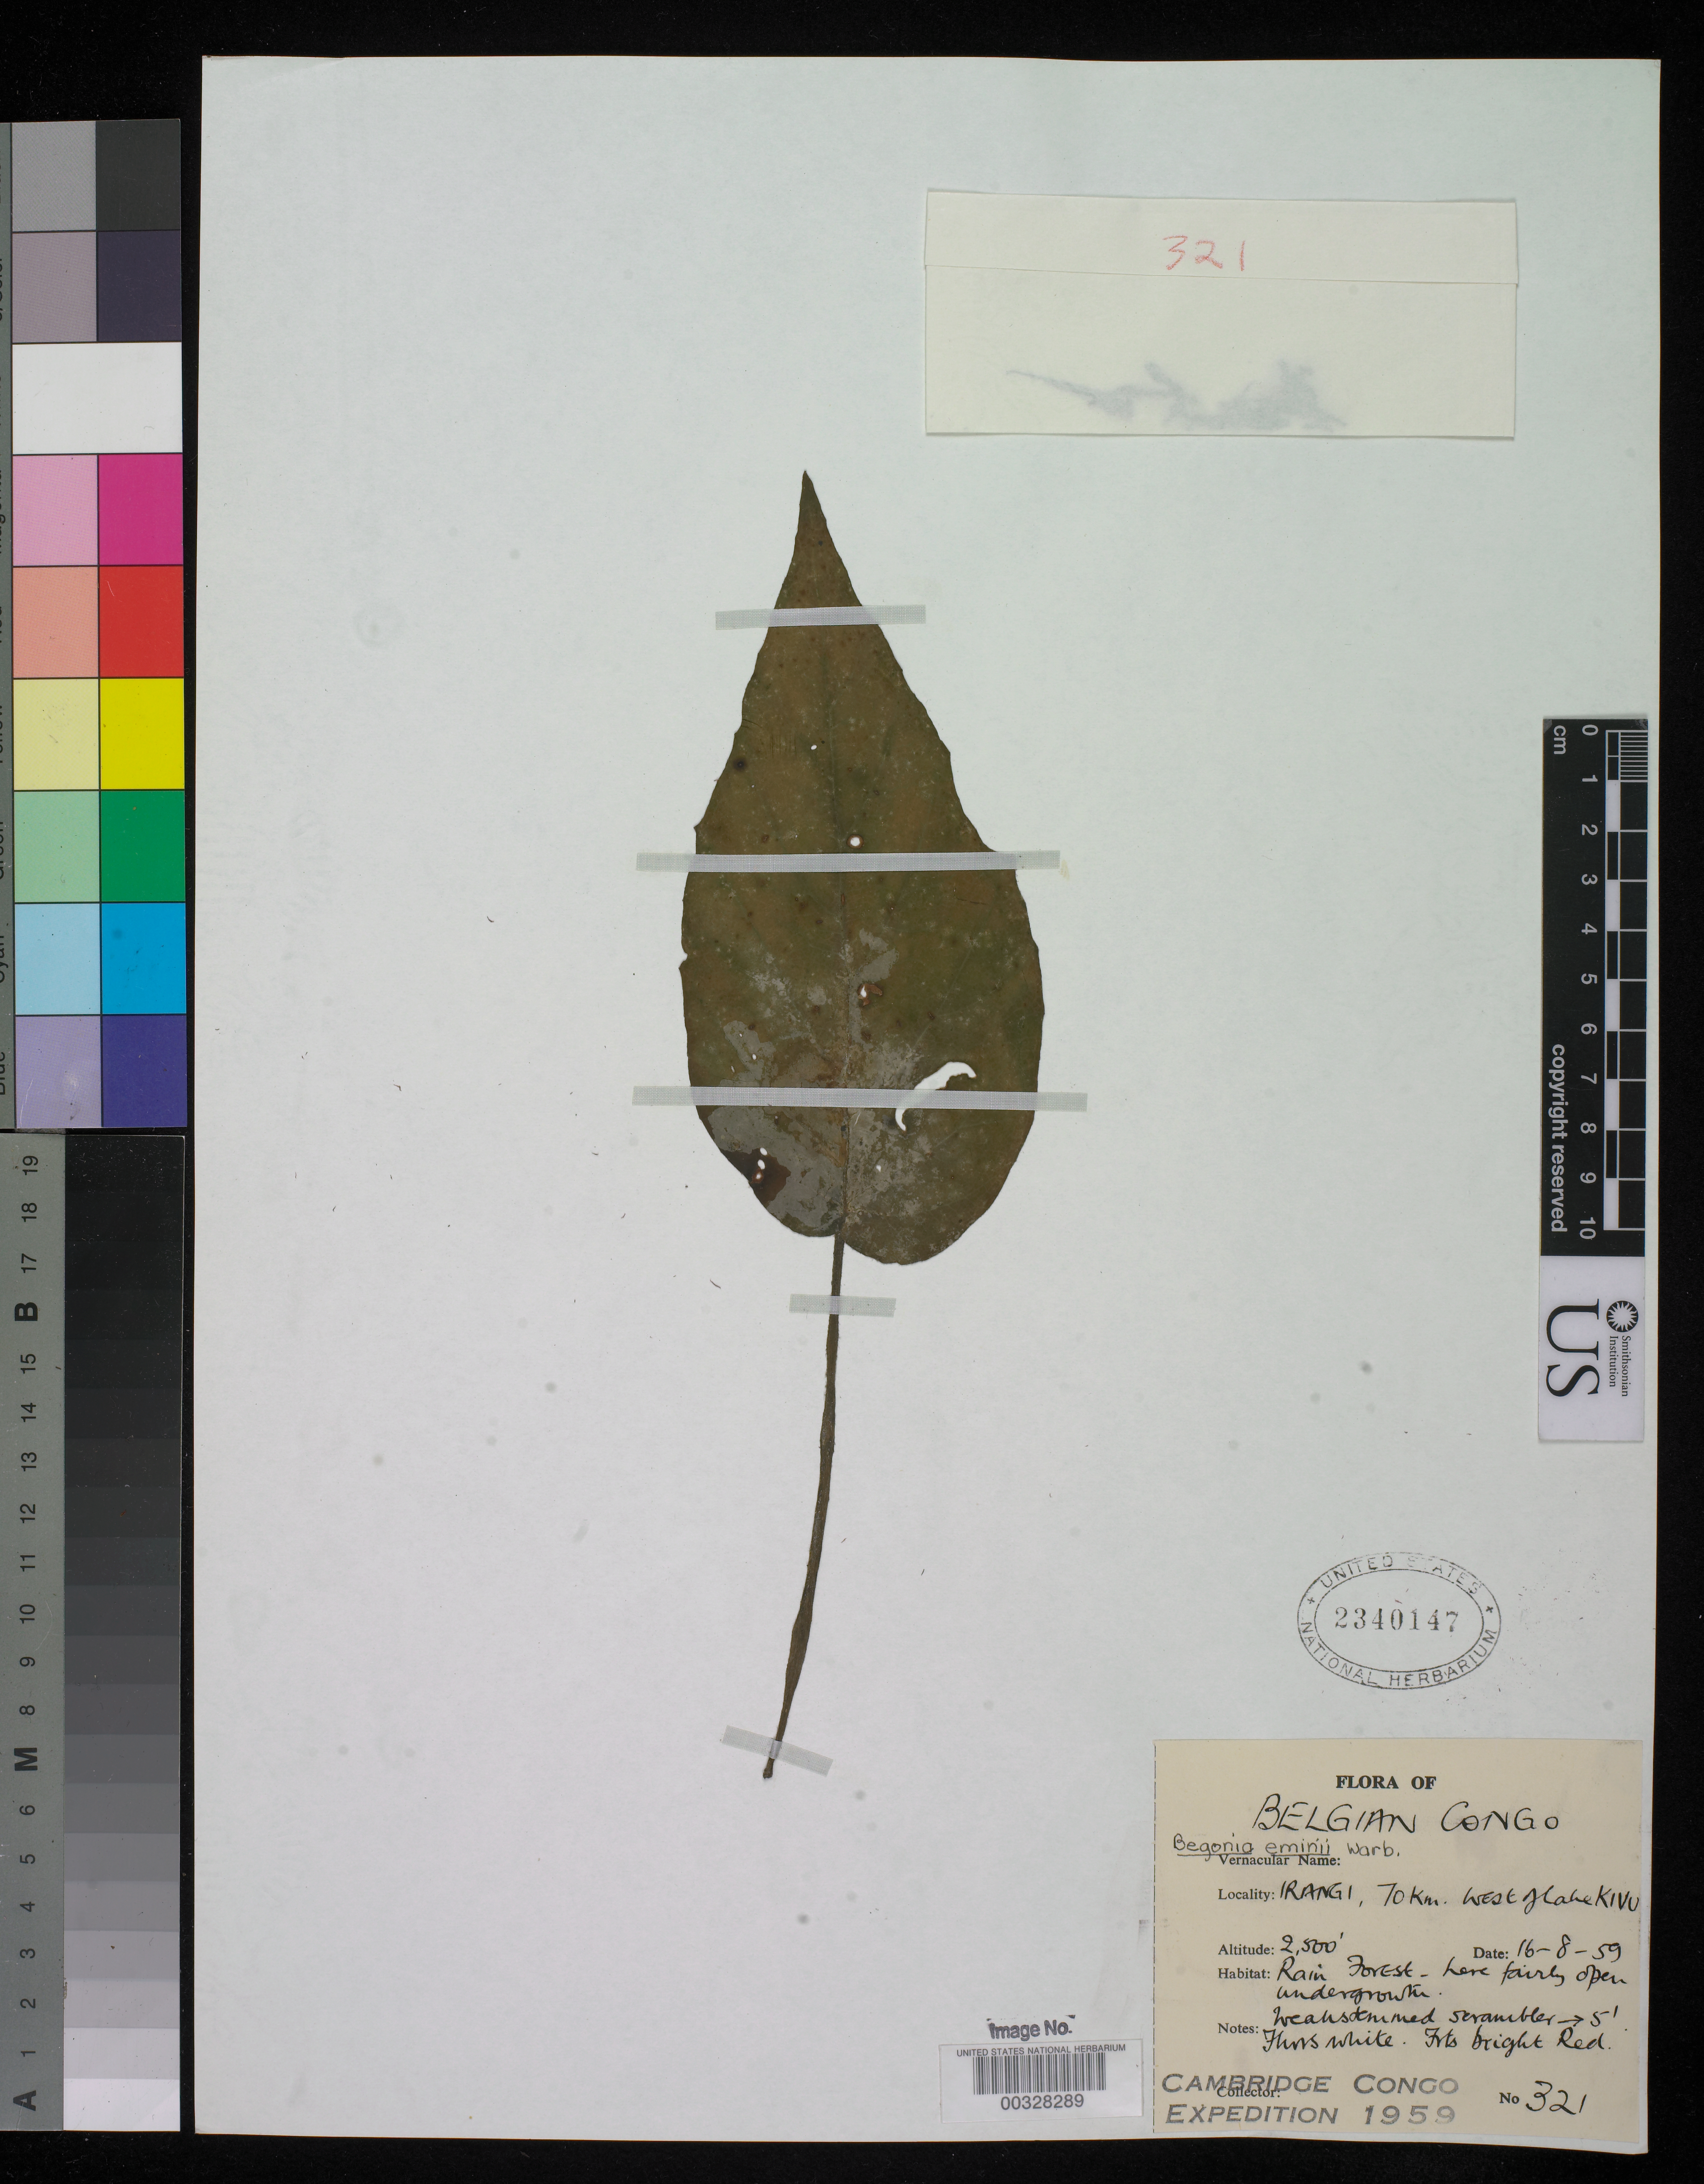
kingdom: Plantae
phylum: Tracheophyta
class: Magnoliopsida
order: Cucurbitales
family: Begoniaceae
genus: Begonia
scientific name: Begonia eminii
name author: Warb.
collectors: ex Cambridge Congo exped.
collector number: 321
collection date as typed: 16 Aug 1959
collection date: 1959-08-16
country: Congo, Democratic Republic of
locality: Irangi, 70 km w of lake kivu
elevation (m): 762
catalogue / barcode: US 2340147